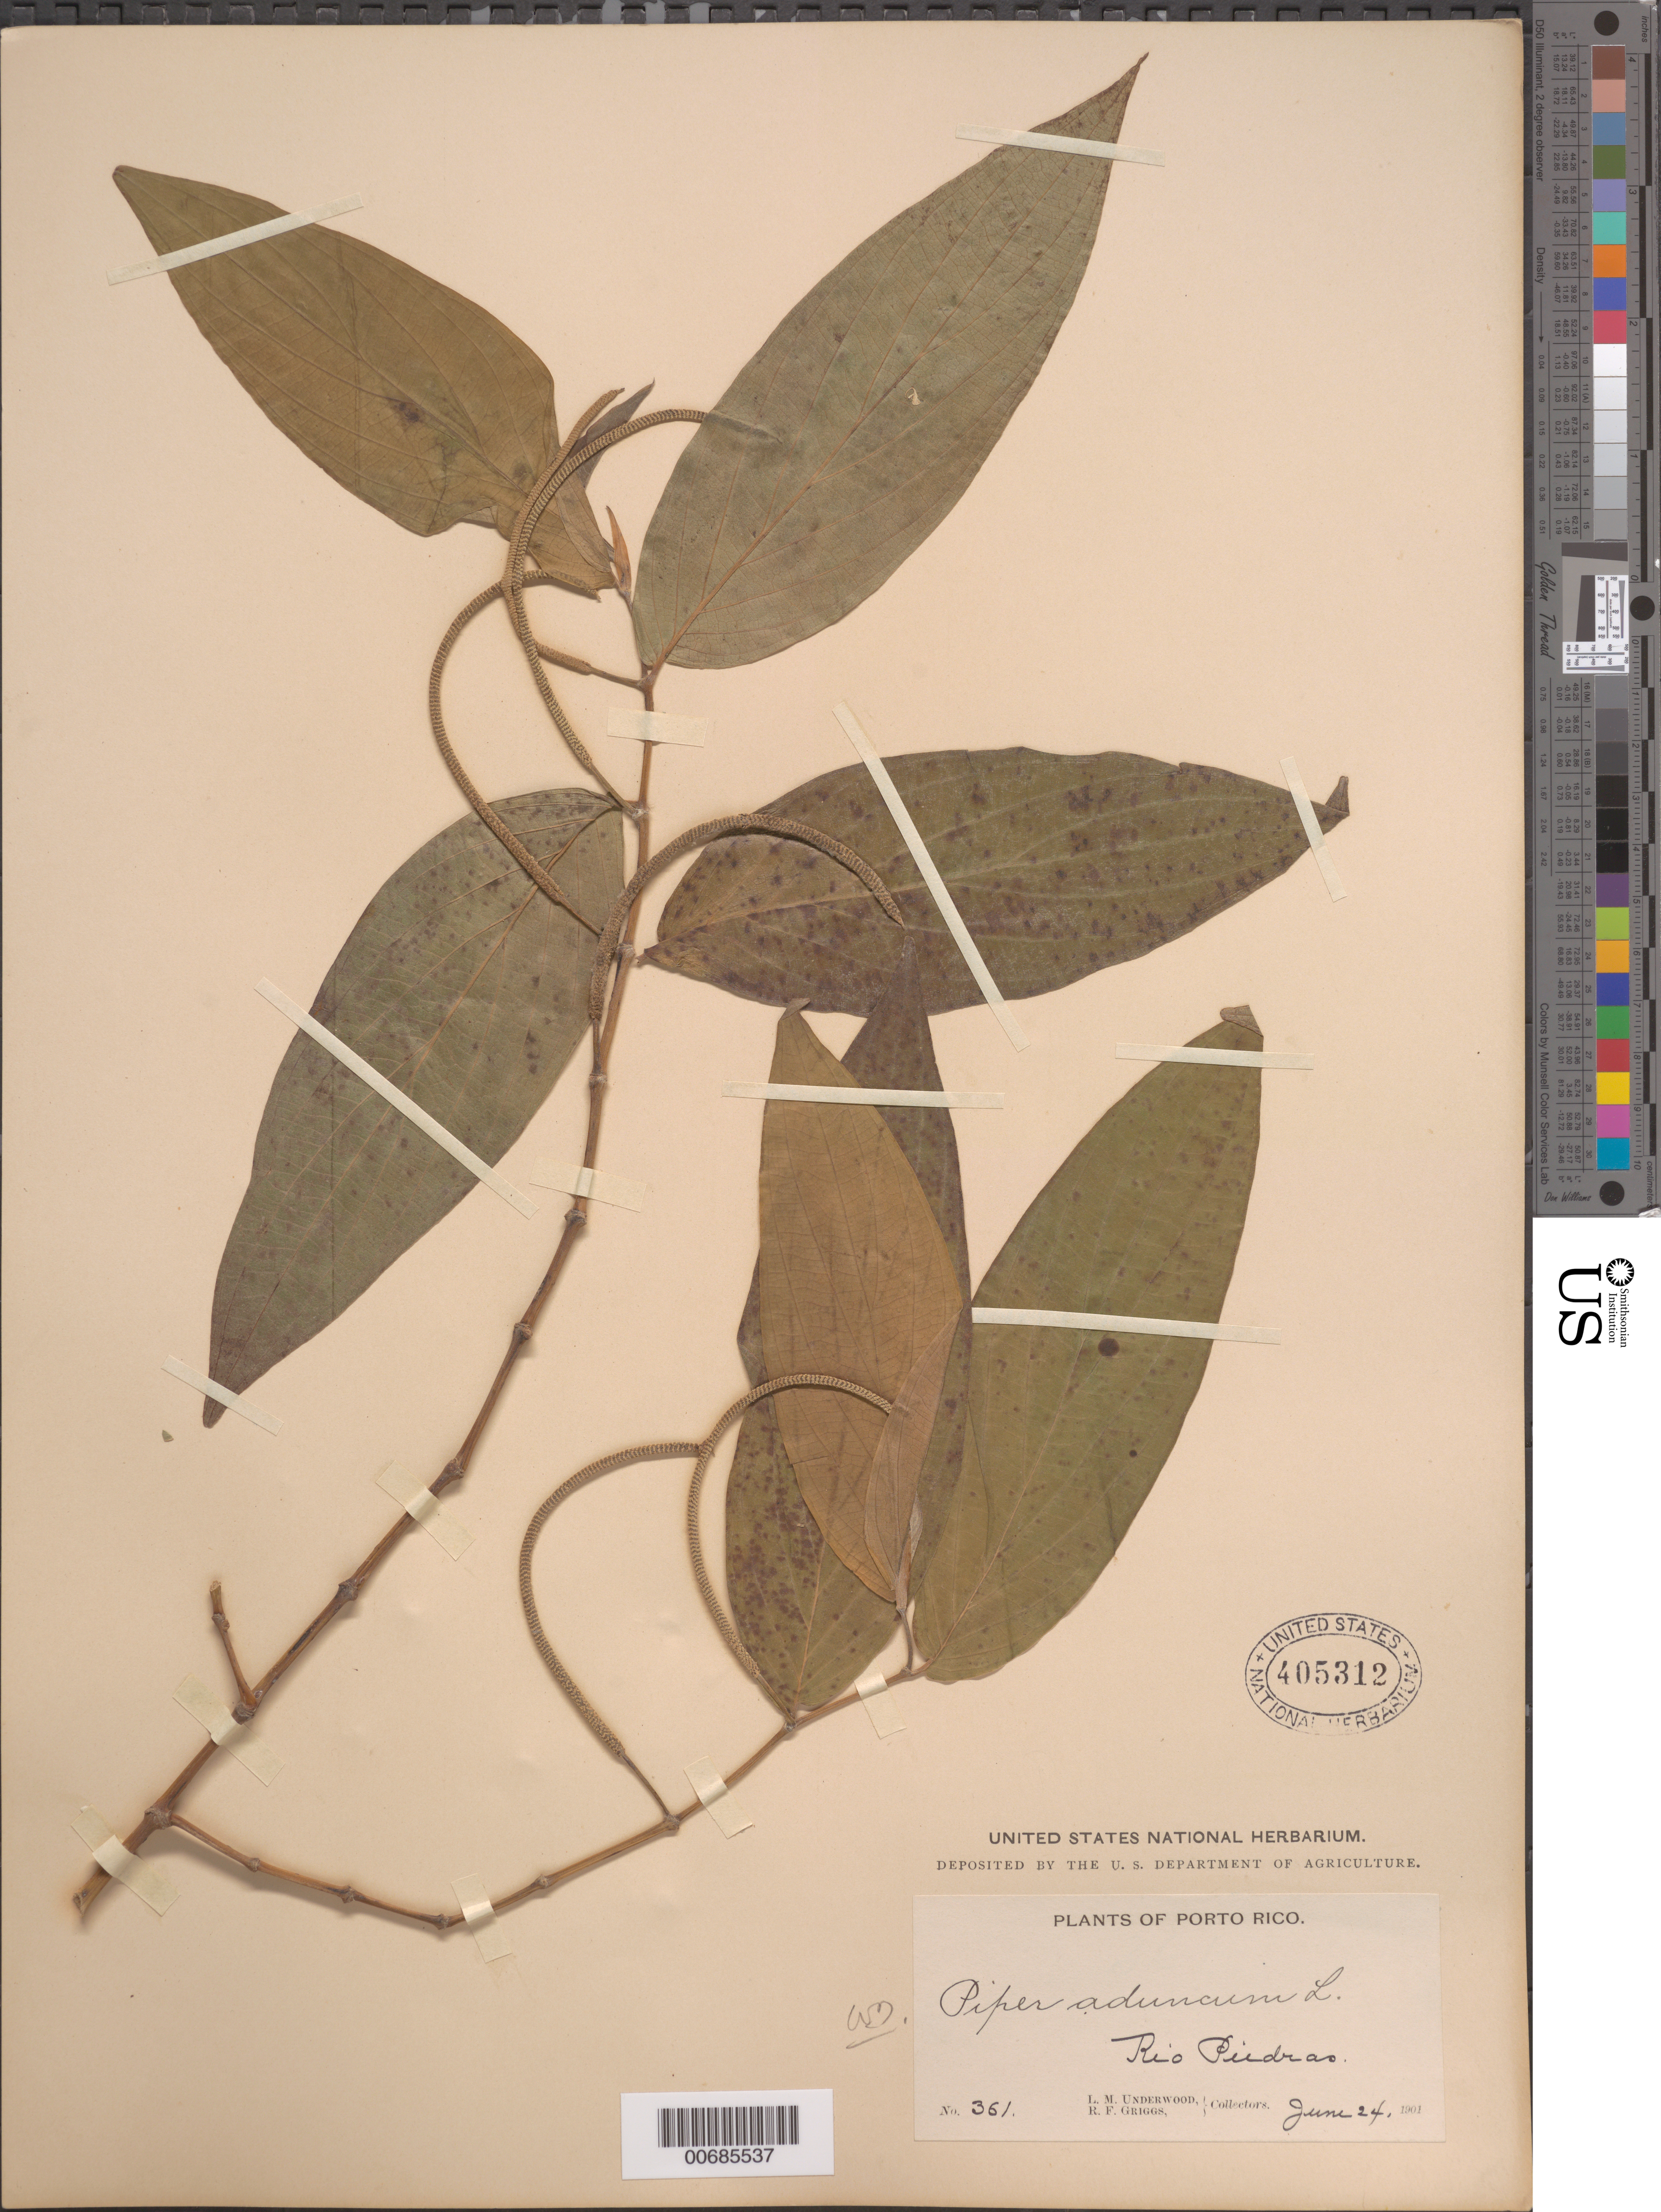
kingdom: Plantae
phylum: Tracheophyta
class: Magnoliopsida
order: Piperales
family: Piperaceae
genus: Piper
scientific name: Piper aduncum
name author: L.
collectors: L. M. Underwood & R. F. Griggs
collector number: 361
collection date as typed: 24 Jun 1903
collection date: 1903-06-24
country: Puerto Rico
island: Greater Antilles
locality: Rio Piedras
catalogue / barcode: US 405312